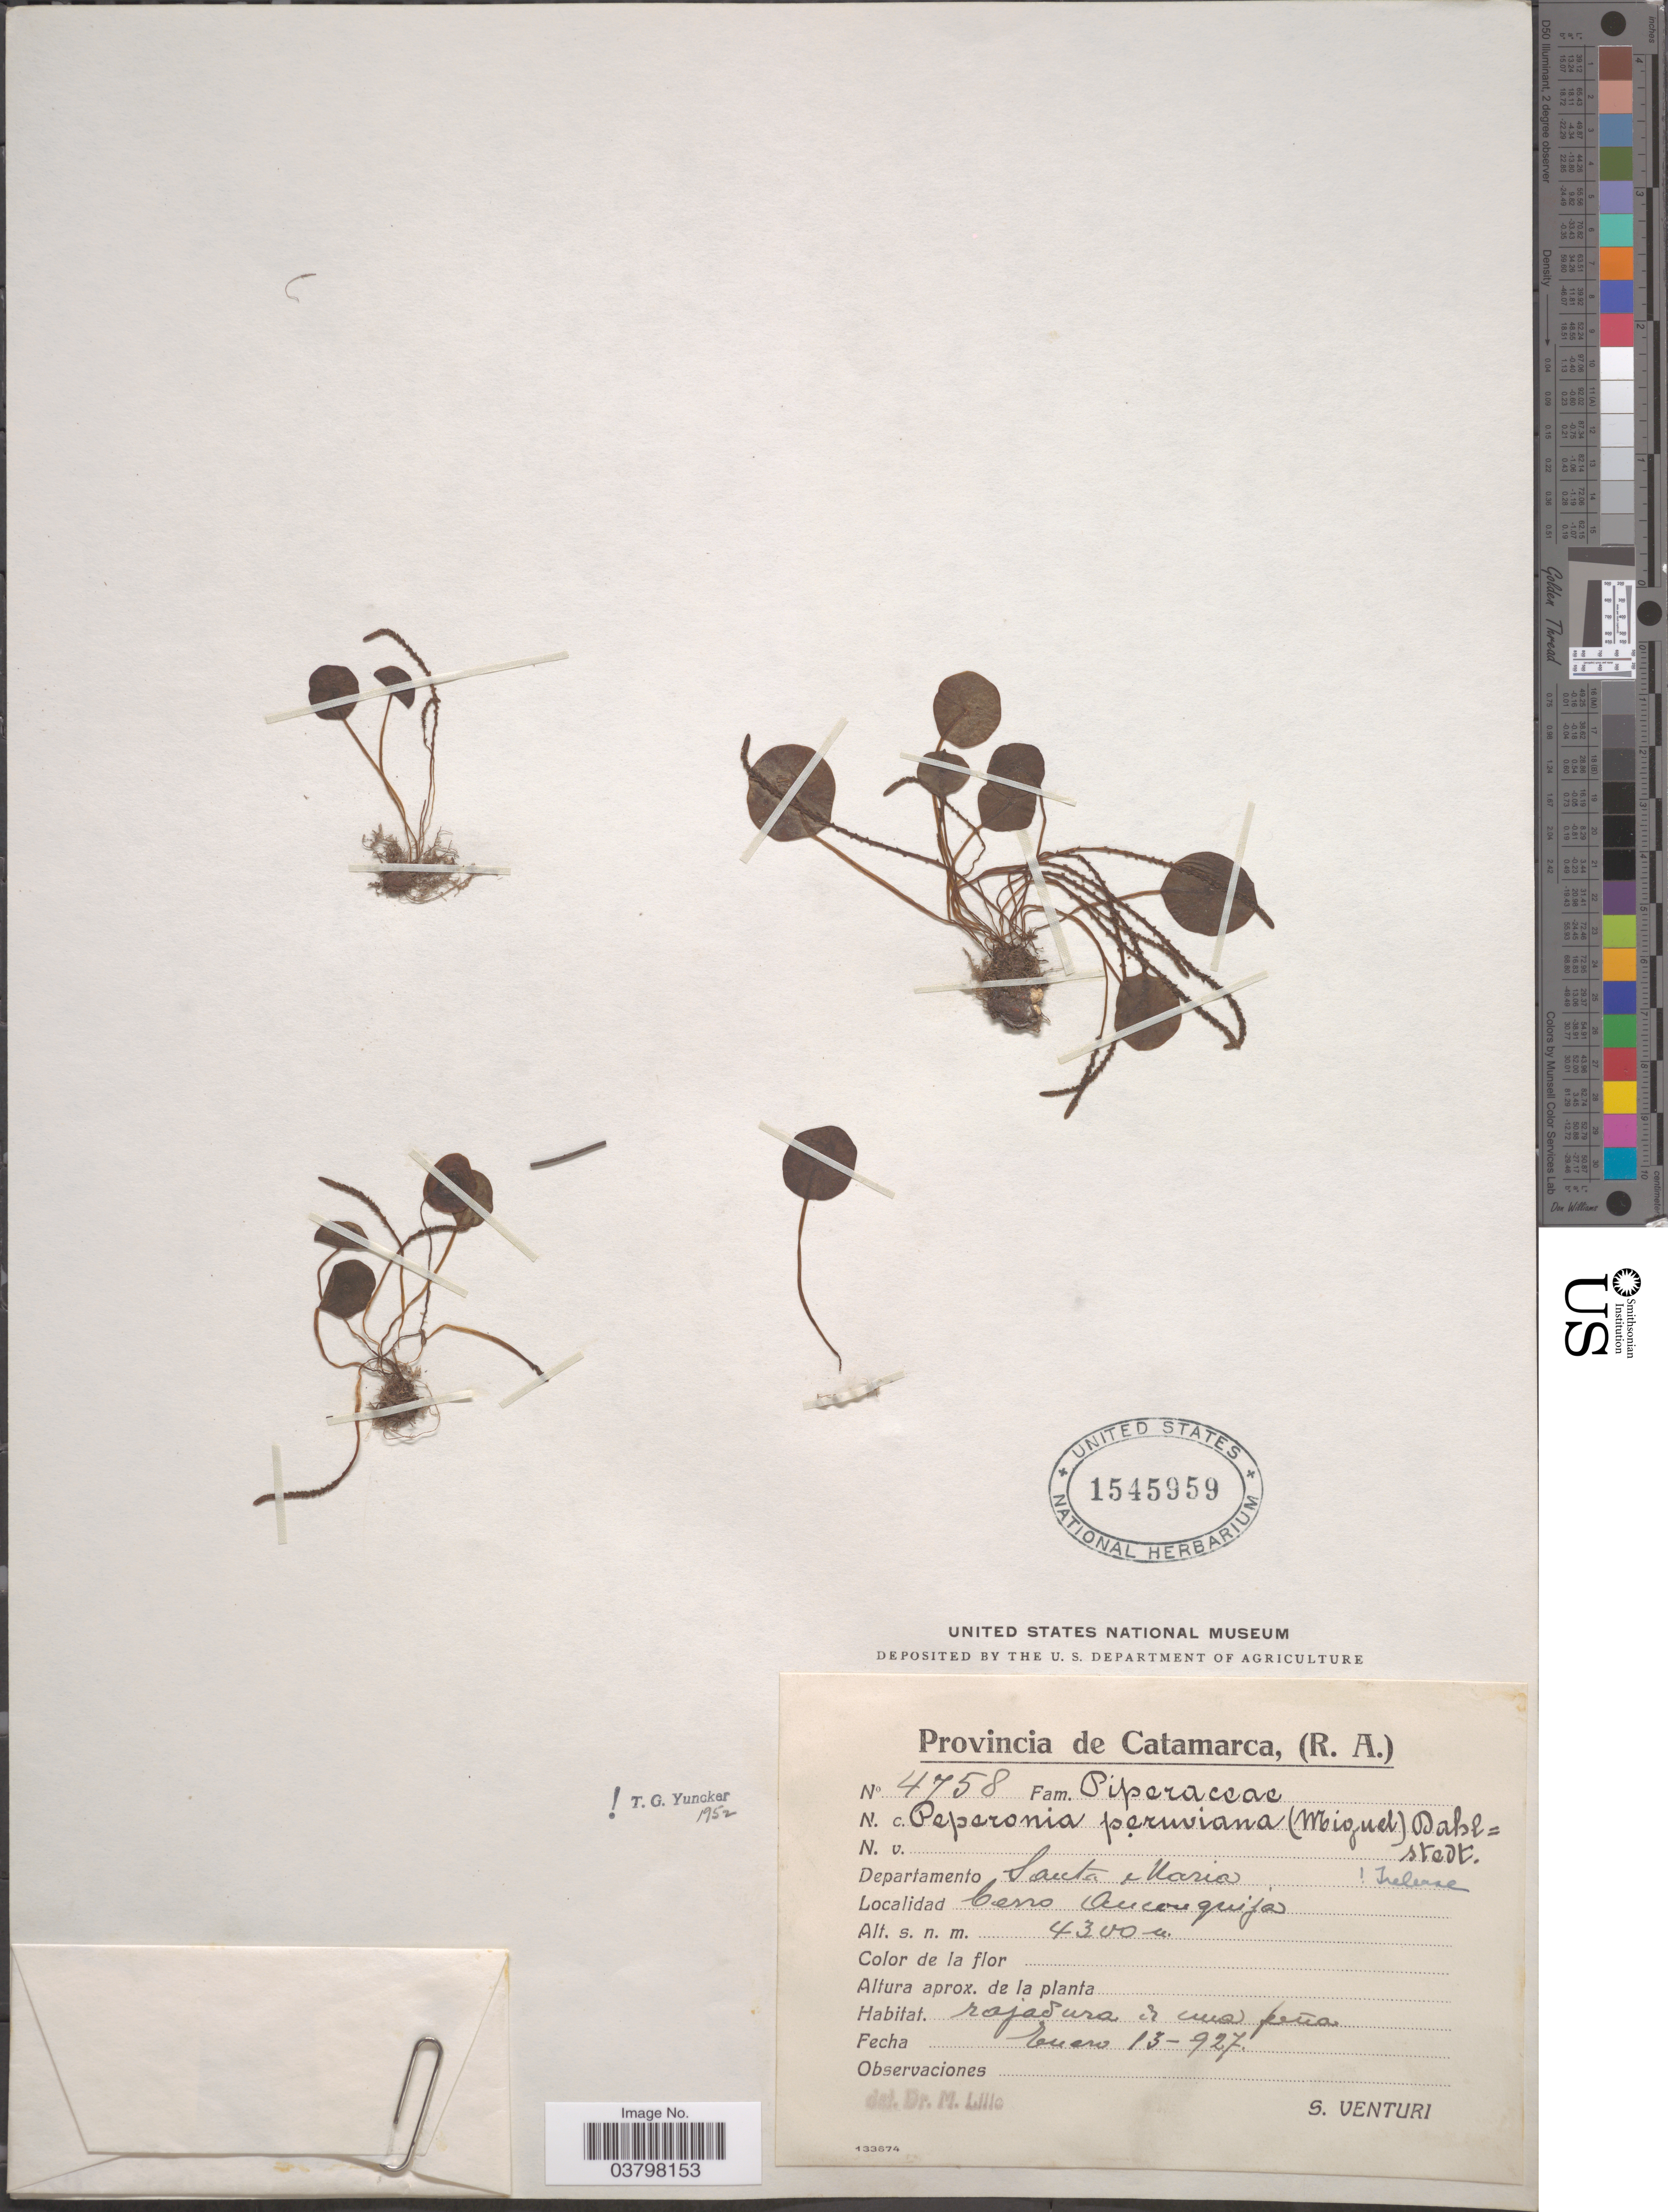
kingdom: Plantae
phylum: Tracheophyta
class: Magnoliopsida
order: Piperales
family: Piperaceae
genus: Peperomia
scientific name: Peperomia peruviana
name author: (Miq.) Dahlst.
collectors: S. Venturi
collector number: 4758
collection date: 1927-01-13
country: Argentina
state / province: Catamarca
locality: Departamento Santa Maria. Cerro Aconquija.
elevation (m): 4300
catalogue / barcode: US 1545959